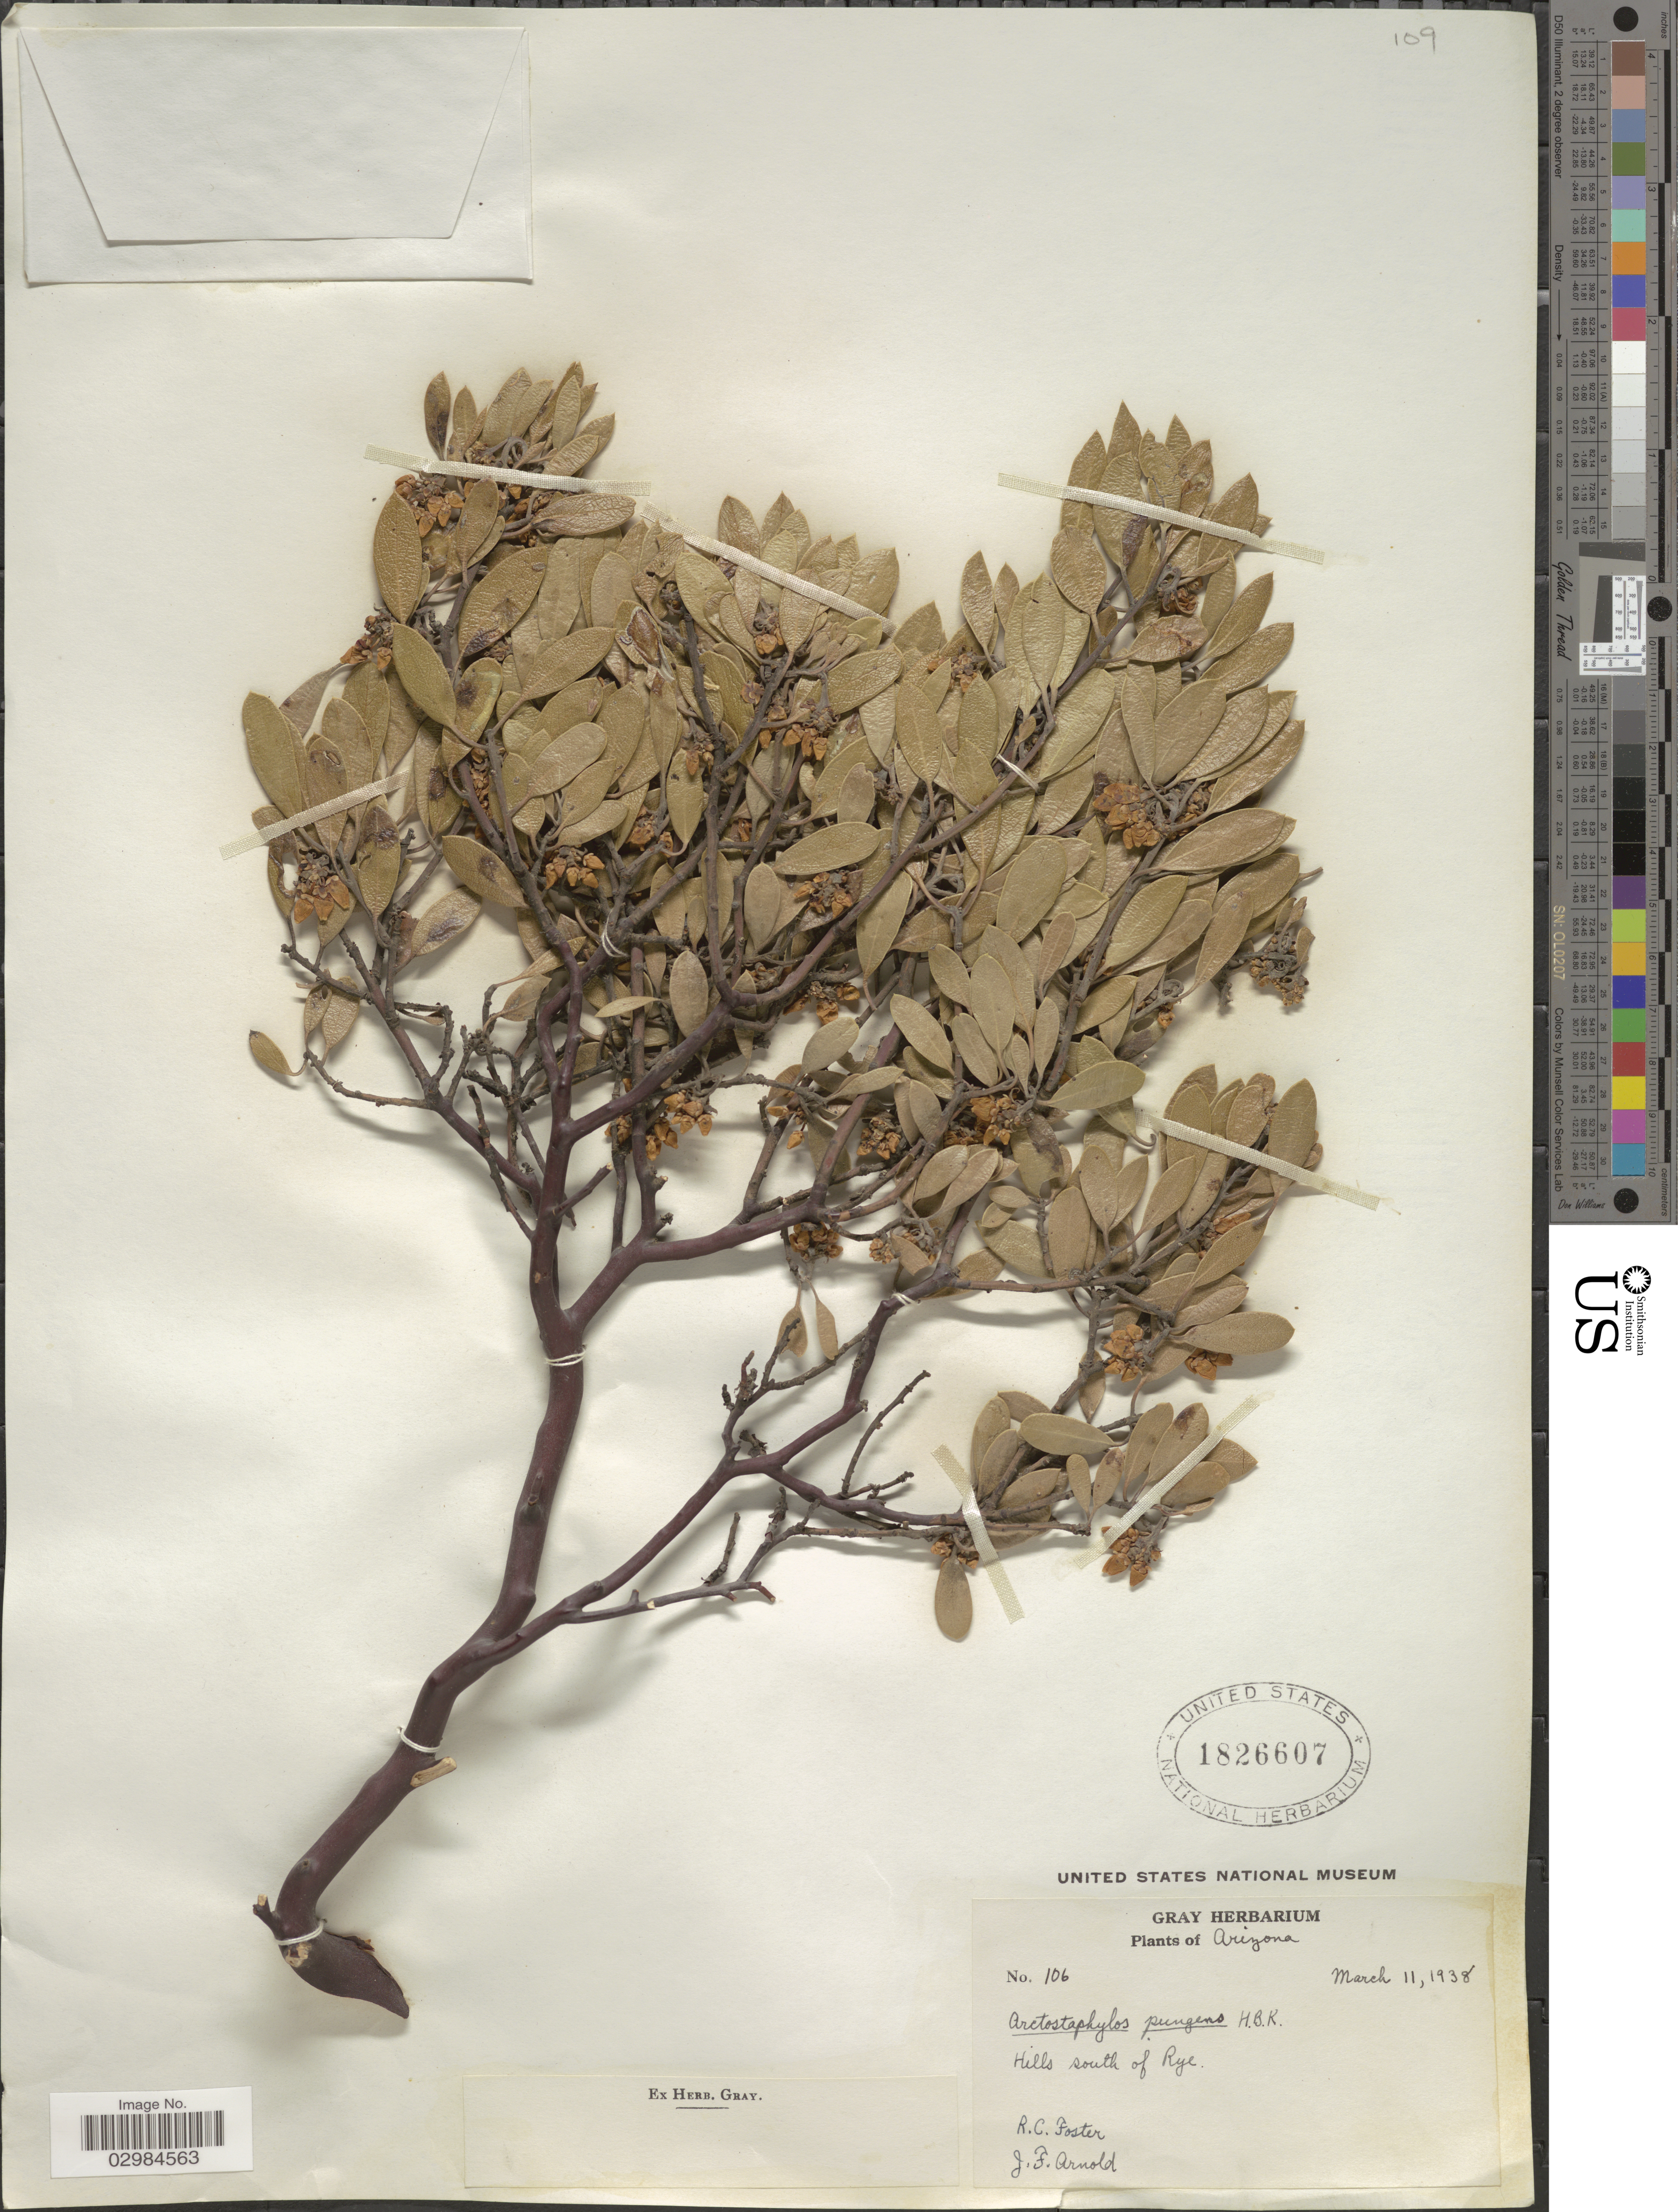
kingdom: Plantae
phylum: Tracheophyta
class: Magnoliopsida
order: Ericales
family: Ericaceae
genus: Arctostaphylos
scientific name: Arctostaphylos pungens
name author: Kunth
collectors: R. C. Foster & J. F. Arnold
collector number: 106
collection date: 1938-03-11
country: United States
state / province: Arizona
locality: Hills south of Rye.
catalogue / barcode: US 1826607